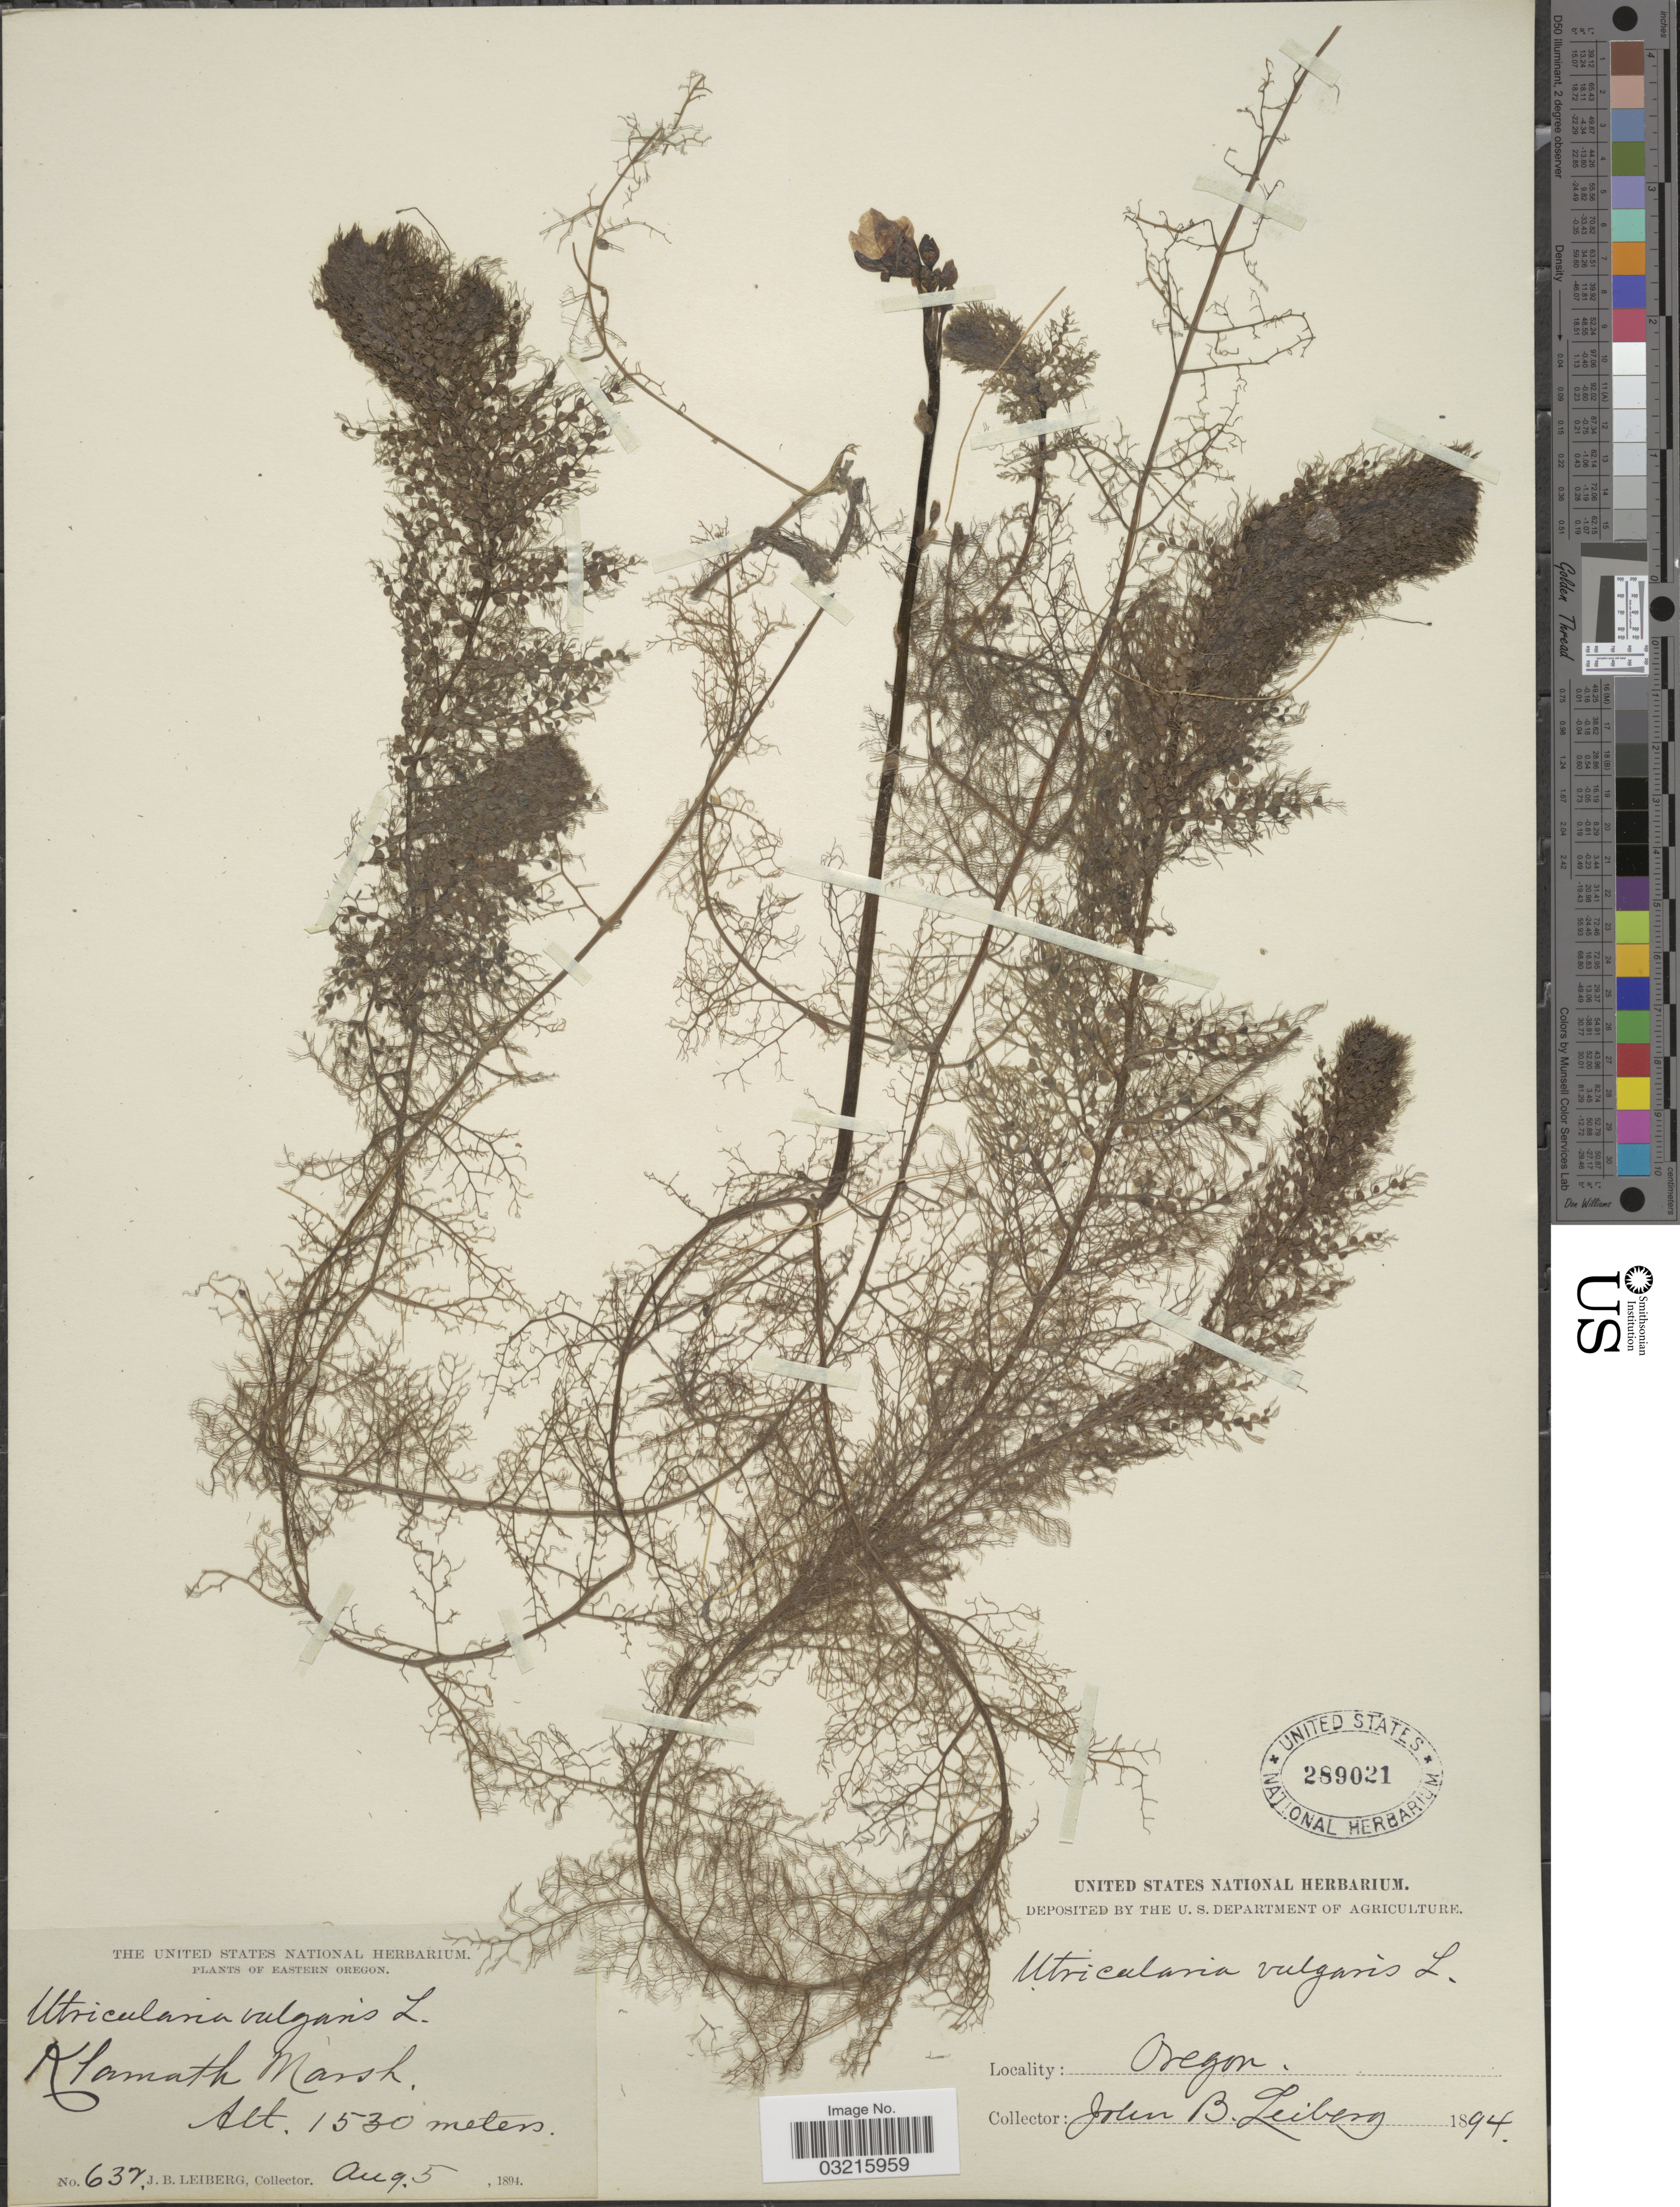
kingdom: Plantae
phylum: Tracheophyta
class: Magnoliopsida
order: Lamiales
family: Lentibulariaceae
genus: Utricularia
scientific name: Utricularia vulgaris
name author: L.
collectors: J. B. Leiberg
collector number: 637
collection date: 1894-08-05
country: United States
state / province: Oregon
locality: Eastern Oregon, Klamath Marsh.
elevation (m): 1530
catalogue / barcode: US 289021